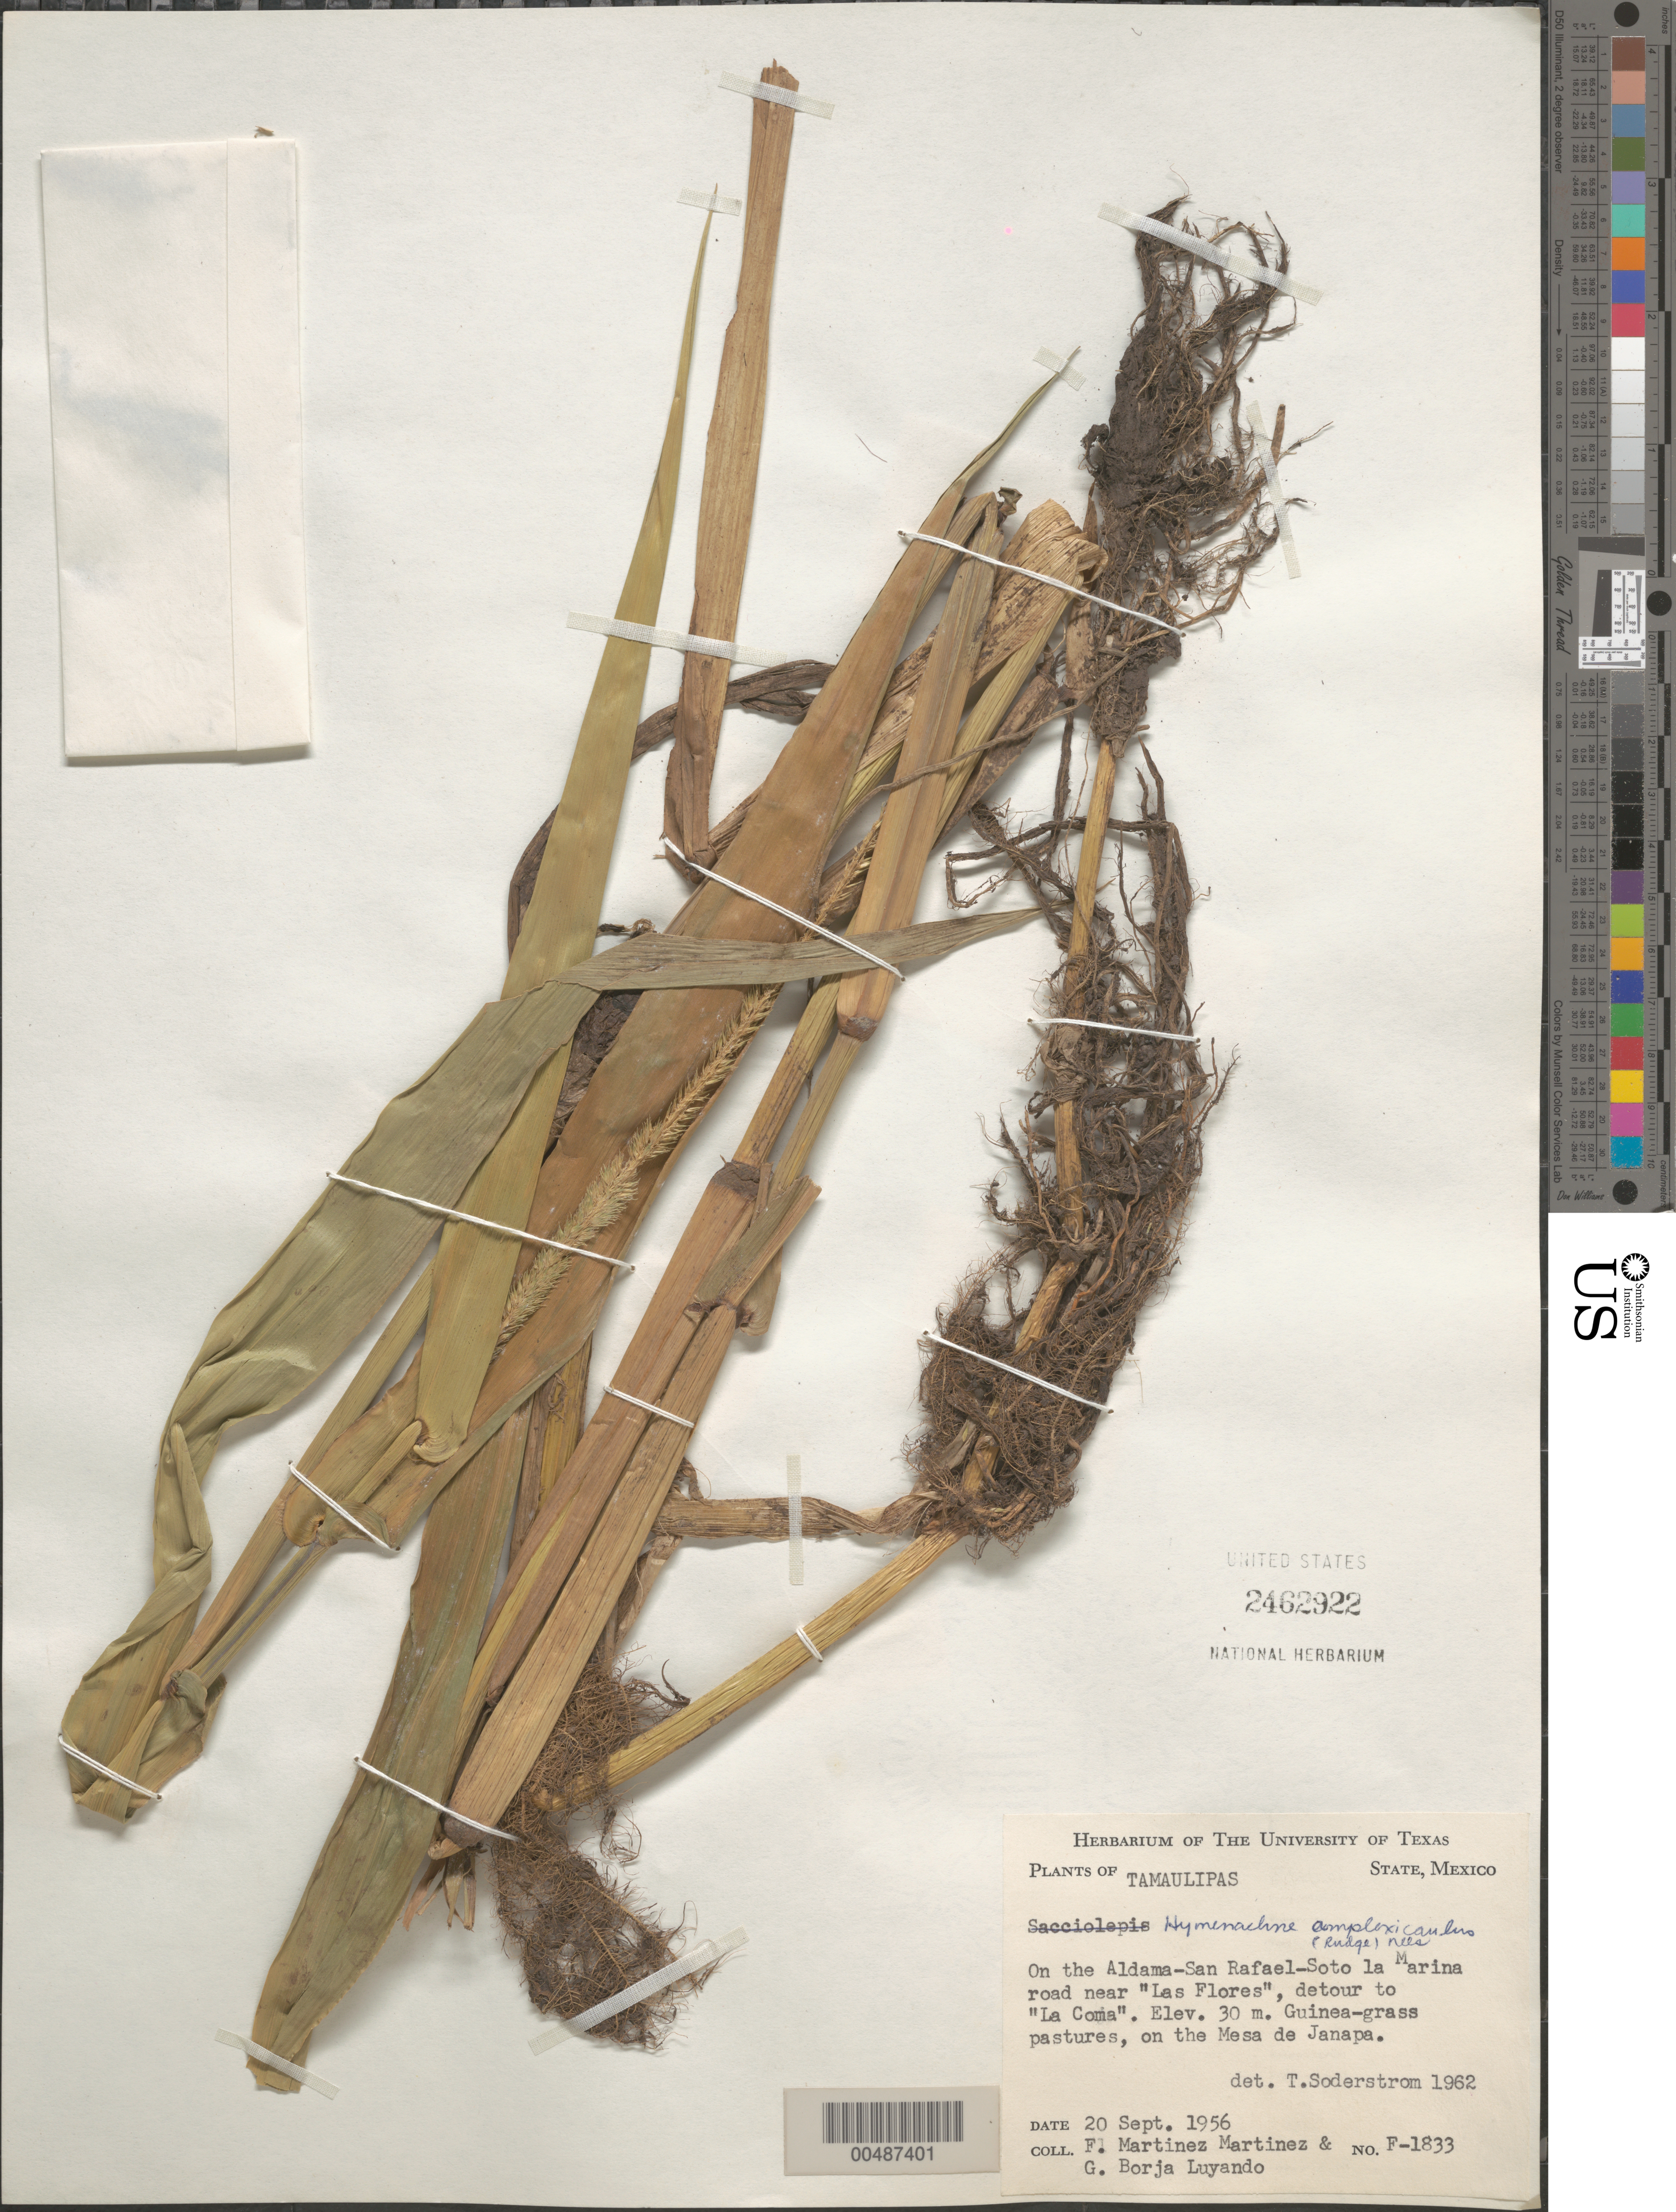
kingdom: Plantae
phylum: Tracheophyta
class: Liliopsida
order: Poales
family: Poaceae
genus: Hymenachne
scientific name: Hymenachne amplexicaulis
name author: (Rudge) Nees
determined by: Soderstrom, T. R.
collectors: F. Martinez-M. & G. Borja-Luyando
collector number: F-1833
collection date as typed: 20 Sep 1956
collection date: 1956-09-20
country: Mexico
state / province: Tamaulipas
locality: On the Aldama-San Rafael-Soto la Marina rd near Las Flores, detour to La Coma, on the Mesa de Janapa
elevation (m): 30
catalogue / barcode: US 2462922